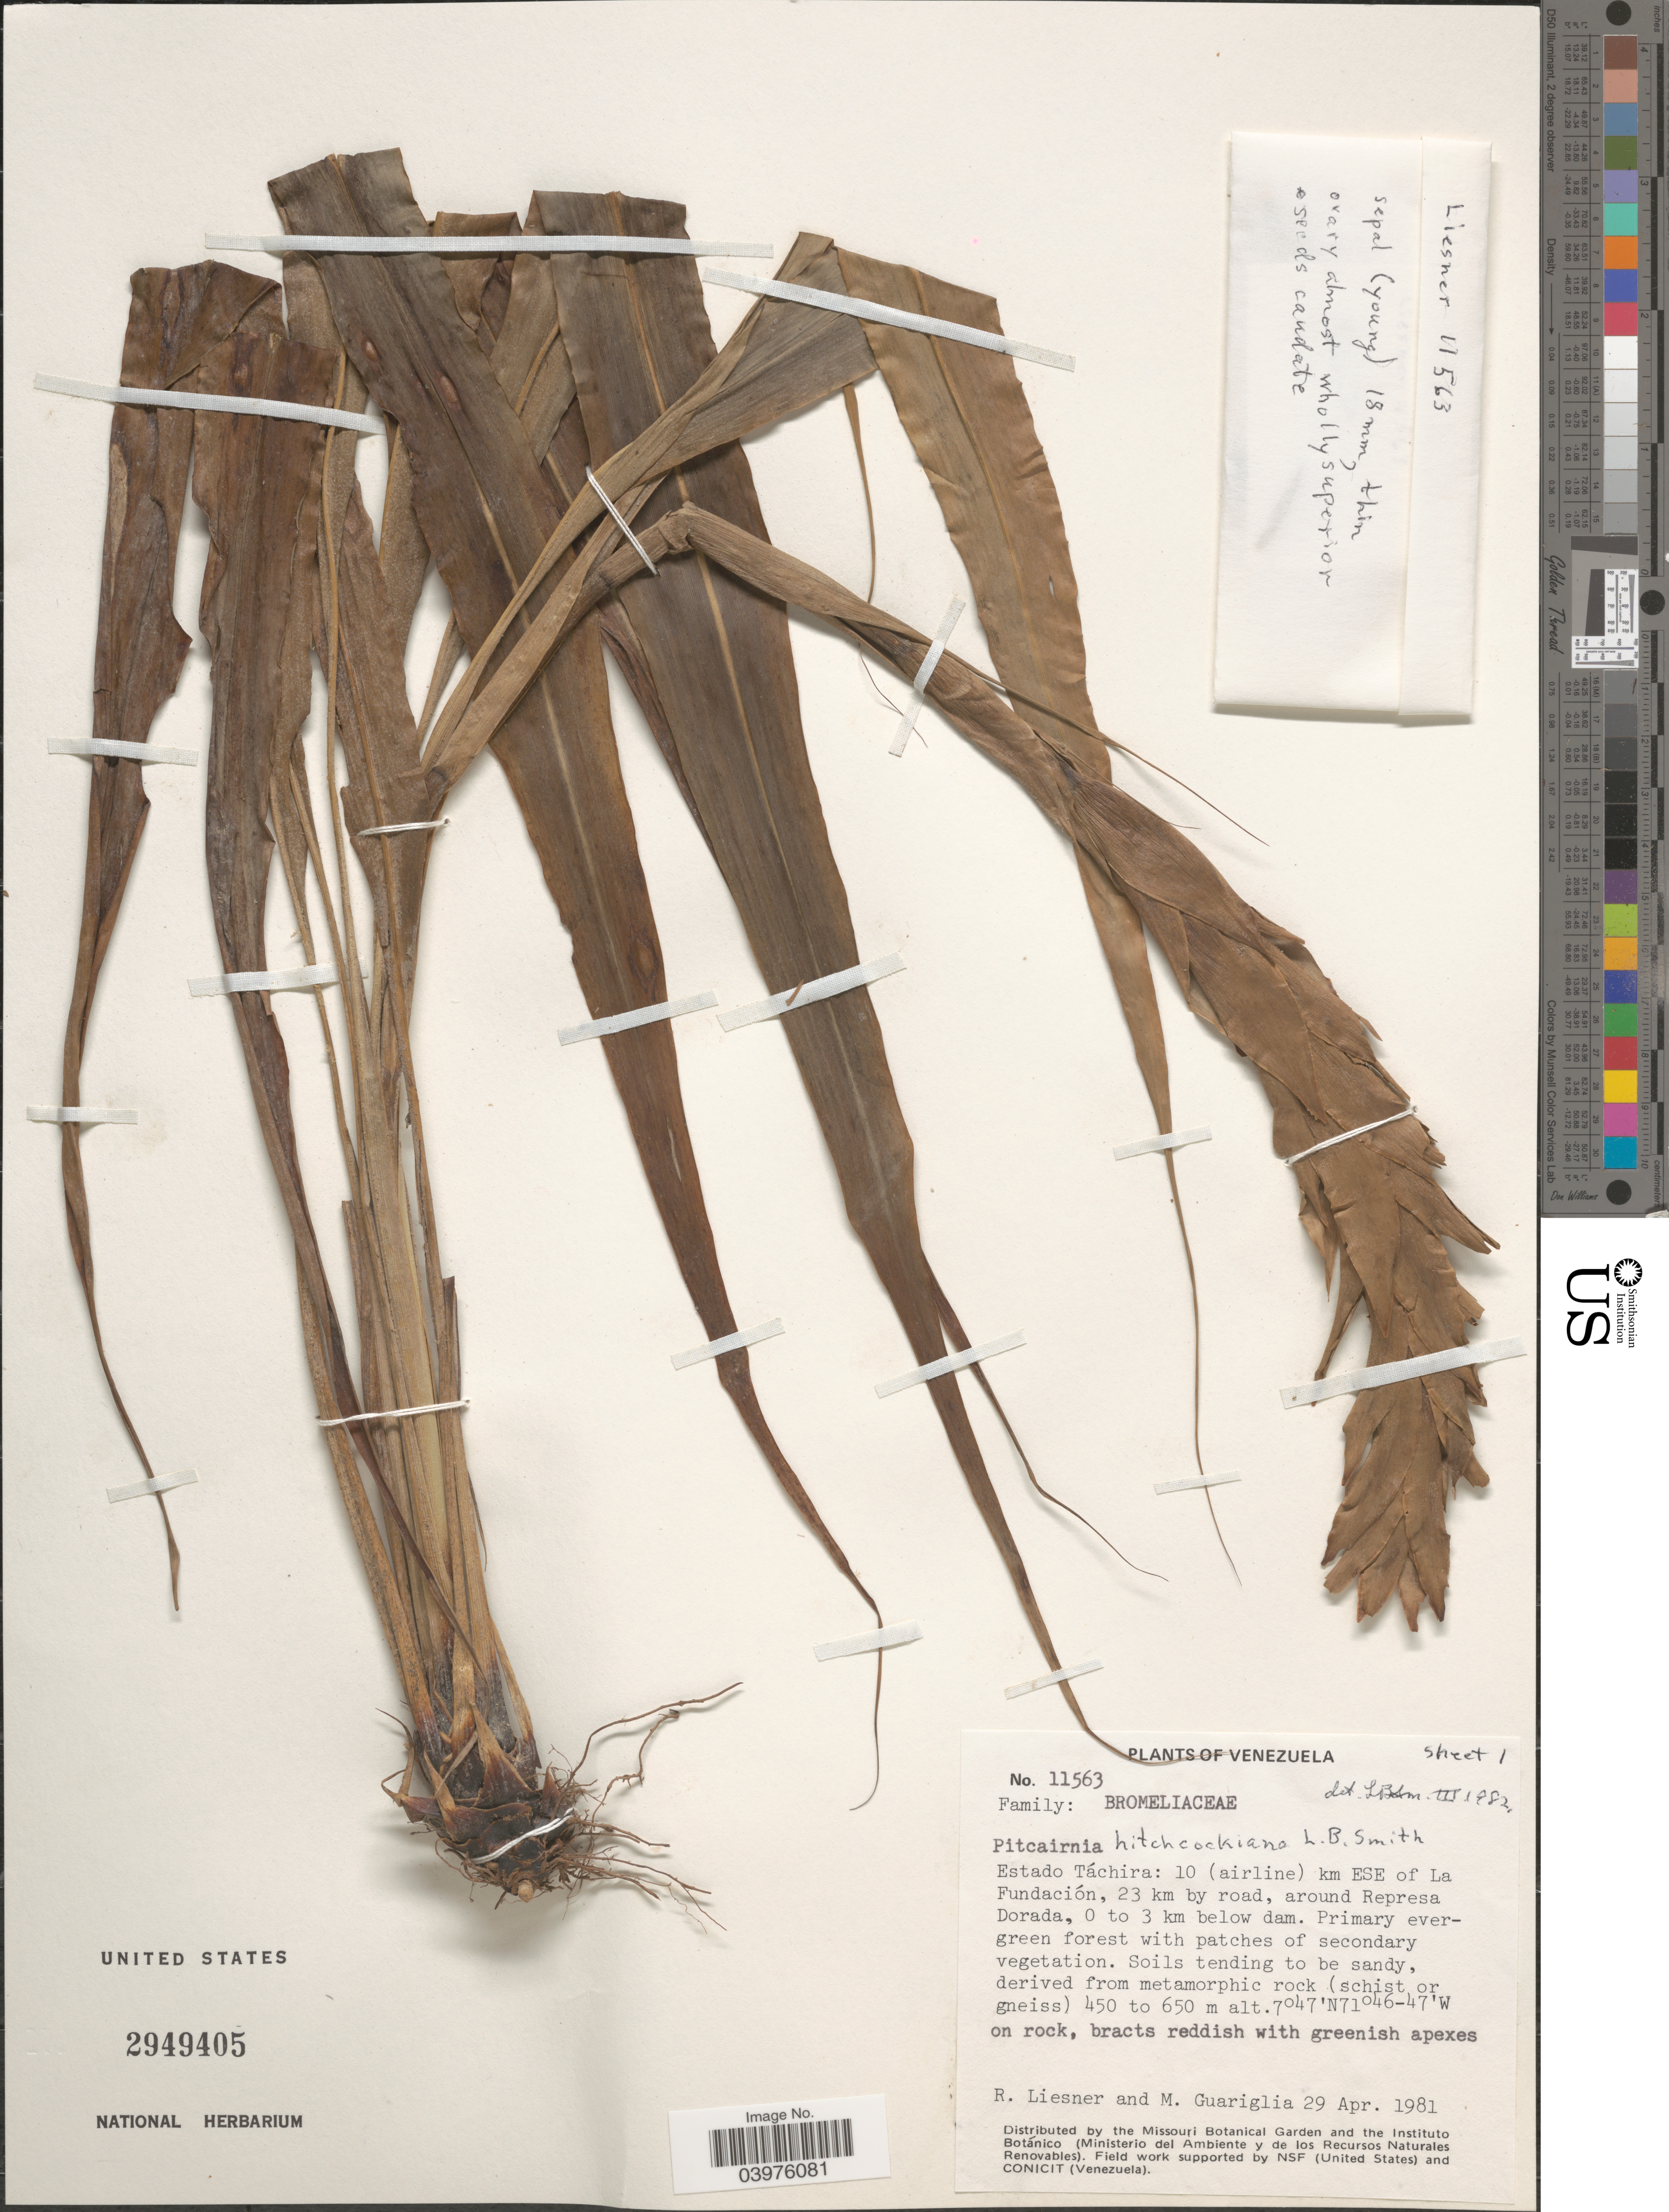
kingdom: Plantae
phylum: Tracheophyta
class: Liliopsida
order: Poales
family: Bromeliaceae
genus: Pitcairnia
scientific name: Pitcairnia hitchcockiana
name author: L.B. Sm.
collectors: R. L. Liesner & M. Guariglia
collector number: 11563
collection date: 1981-04-29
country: Venezuela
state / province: Tachira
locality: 10 (airline) km ESE of La Fundación, 23 km by road, around Represa Dorada, 0 to 3 km below dam.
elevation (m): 450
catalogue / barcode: US 2949405